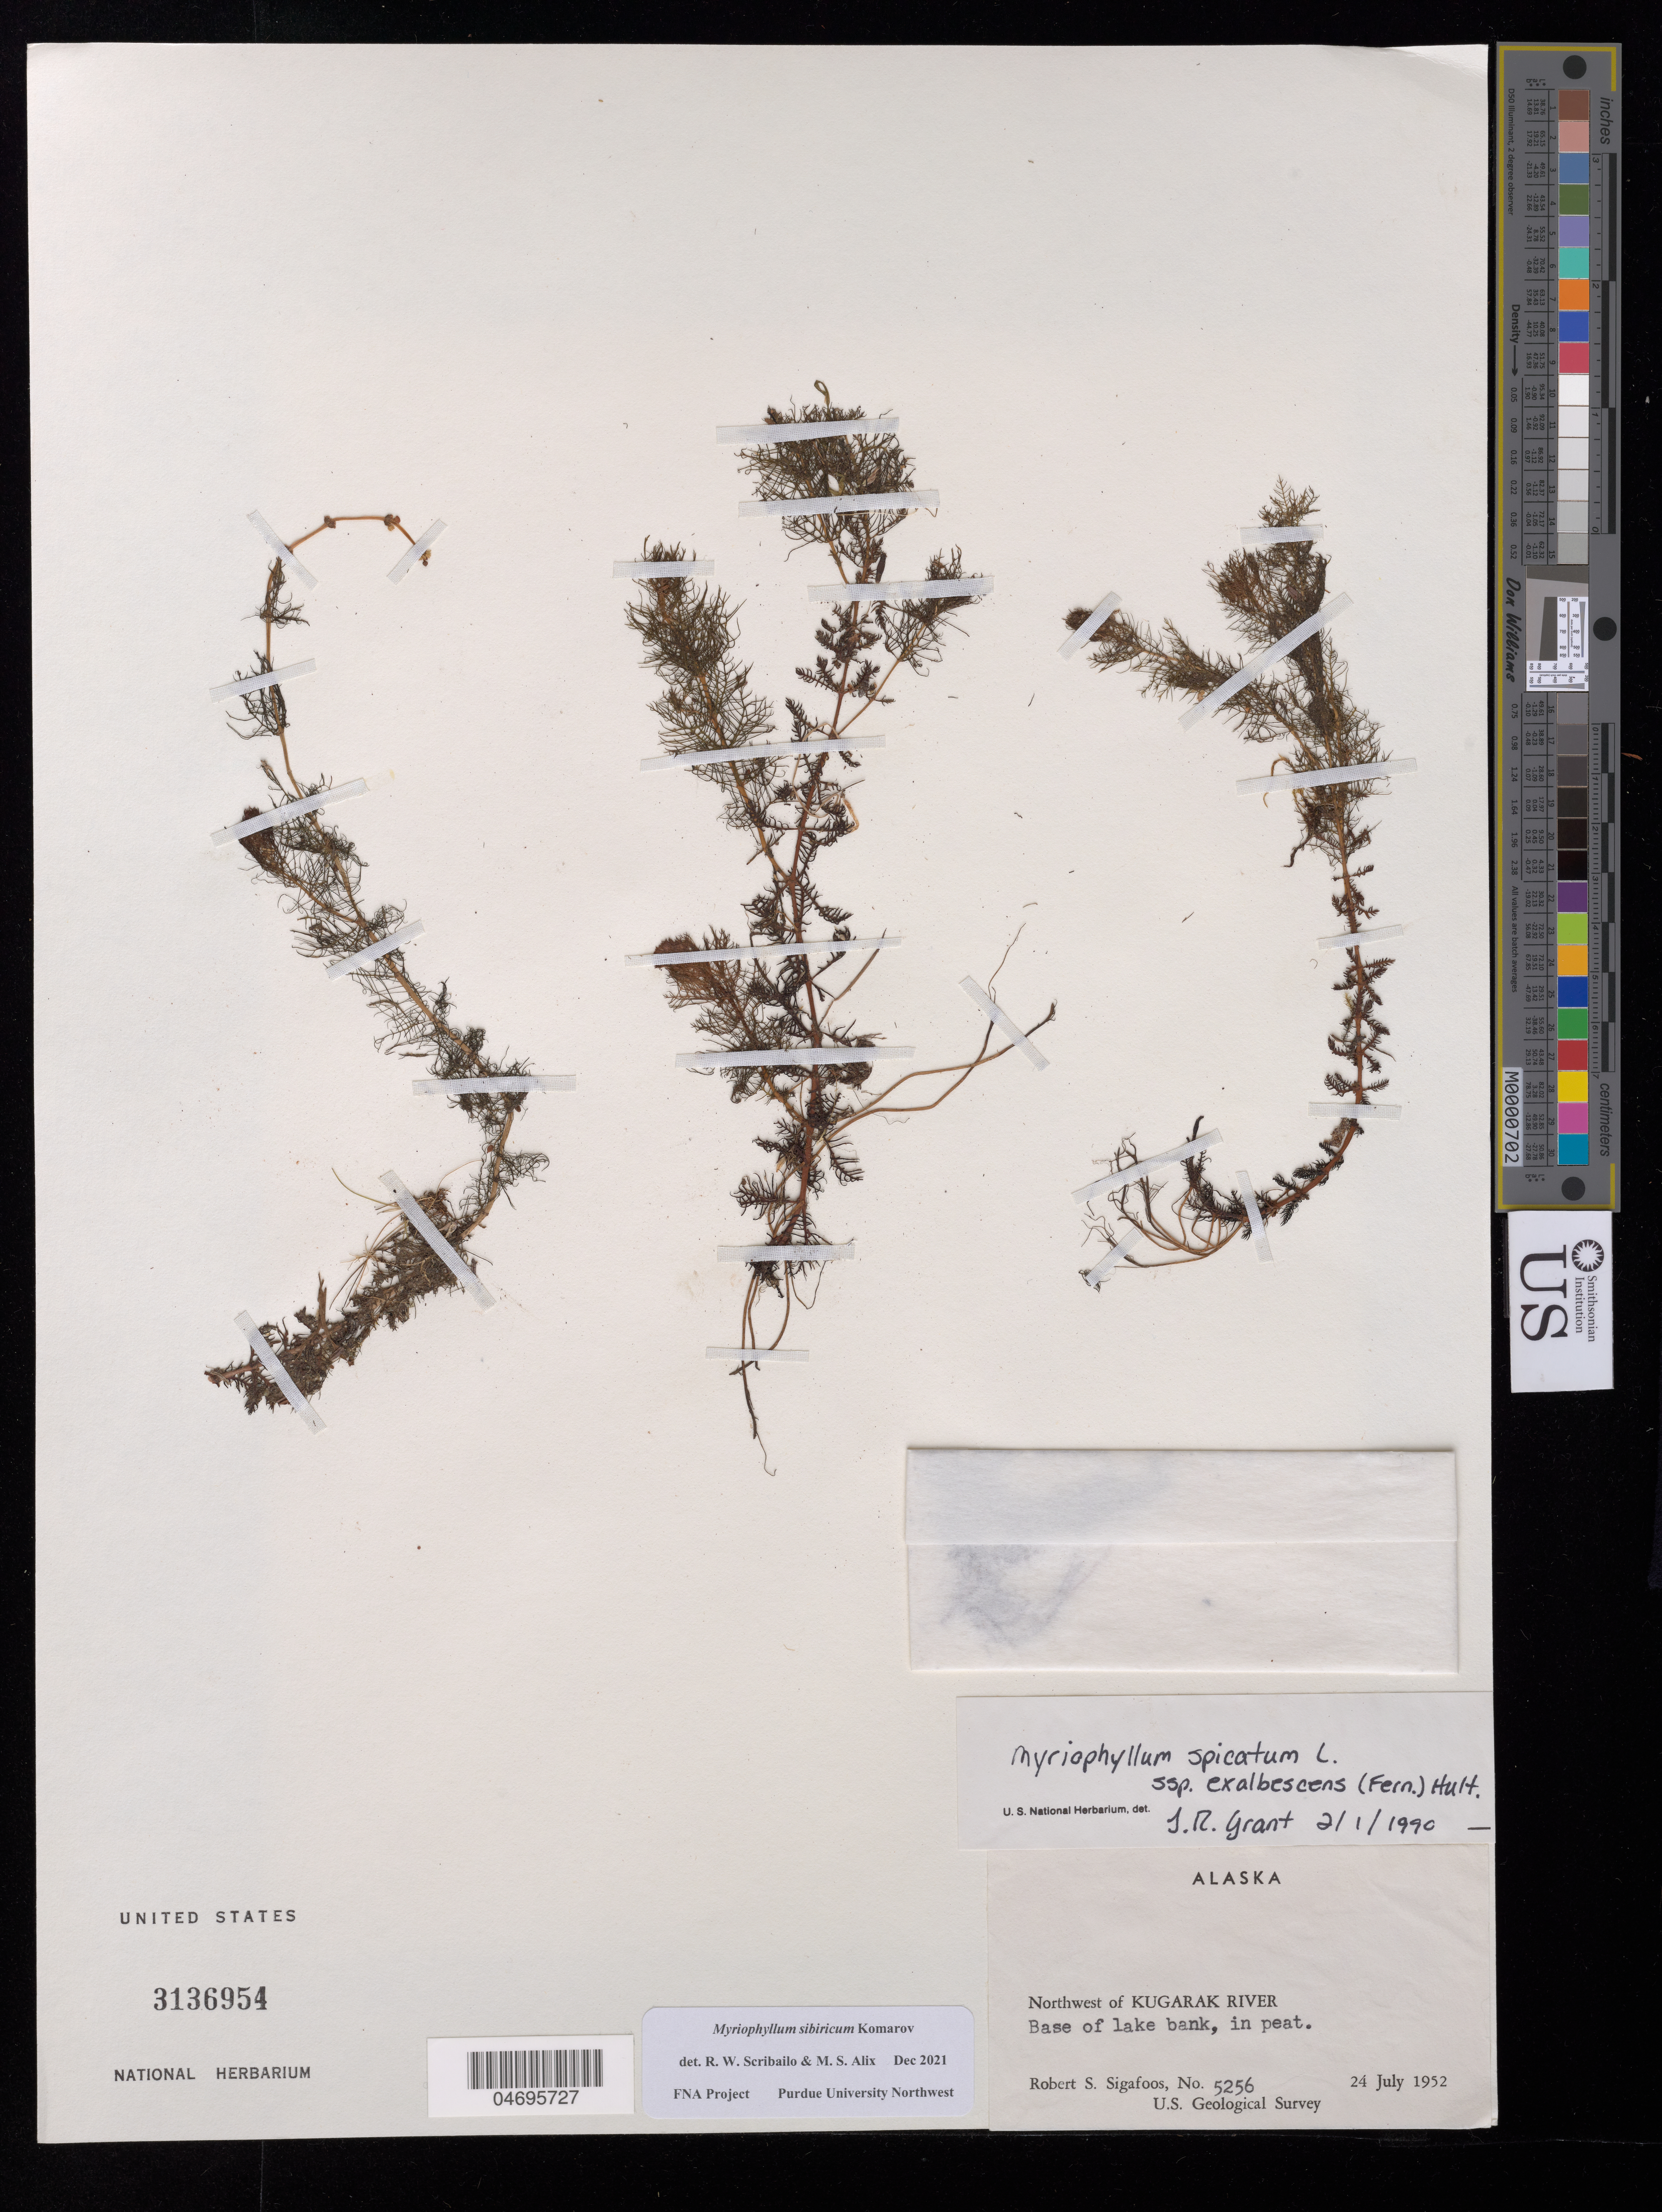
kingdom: Plantae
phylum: Tracheophyta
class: Magnoliopsida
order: Saxifragales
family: Haloragaceae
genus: Myriophyllum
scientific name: Myriophyllum sibiricum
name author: Kom.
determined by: Scribailo, R. W.; Alix, M. S.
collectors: R. Sigafoos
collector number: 5256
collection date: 1952-07-24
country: United States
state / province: Alaska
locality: Northwest of Kugarak River.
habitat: Base of lake bank, in peat.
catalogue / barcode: US 3136954